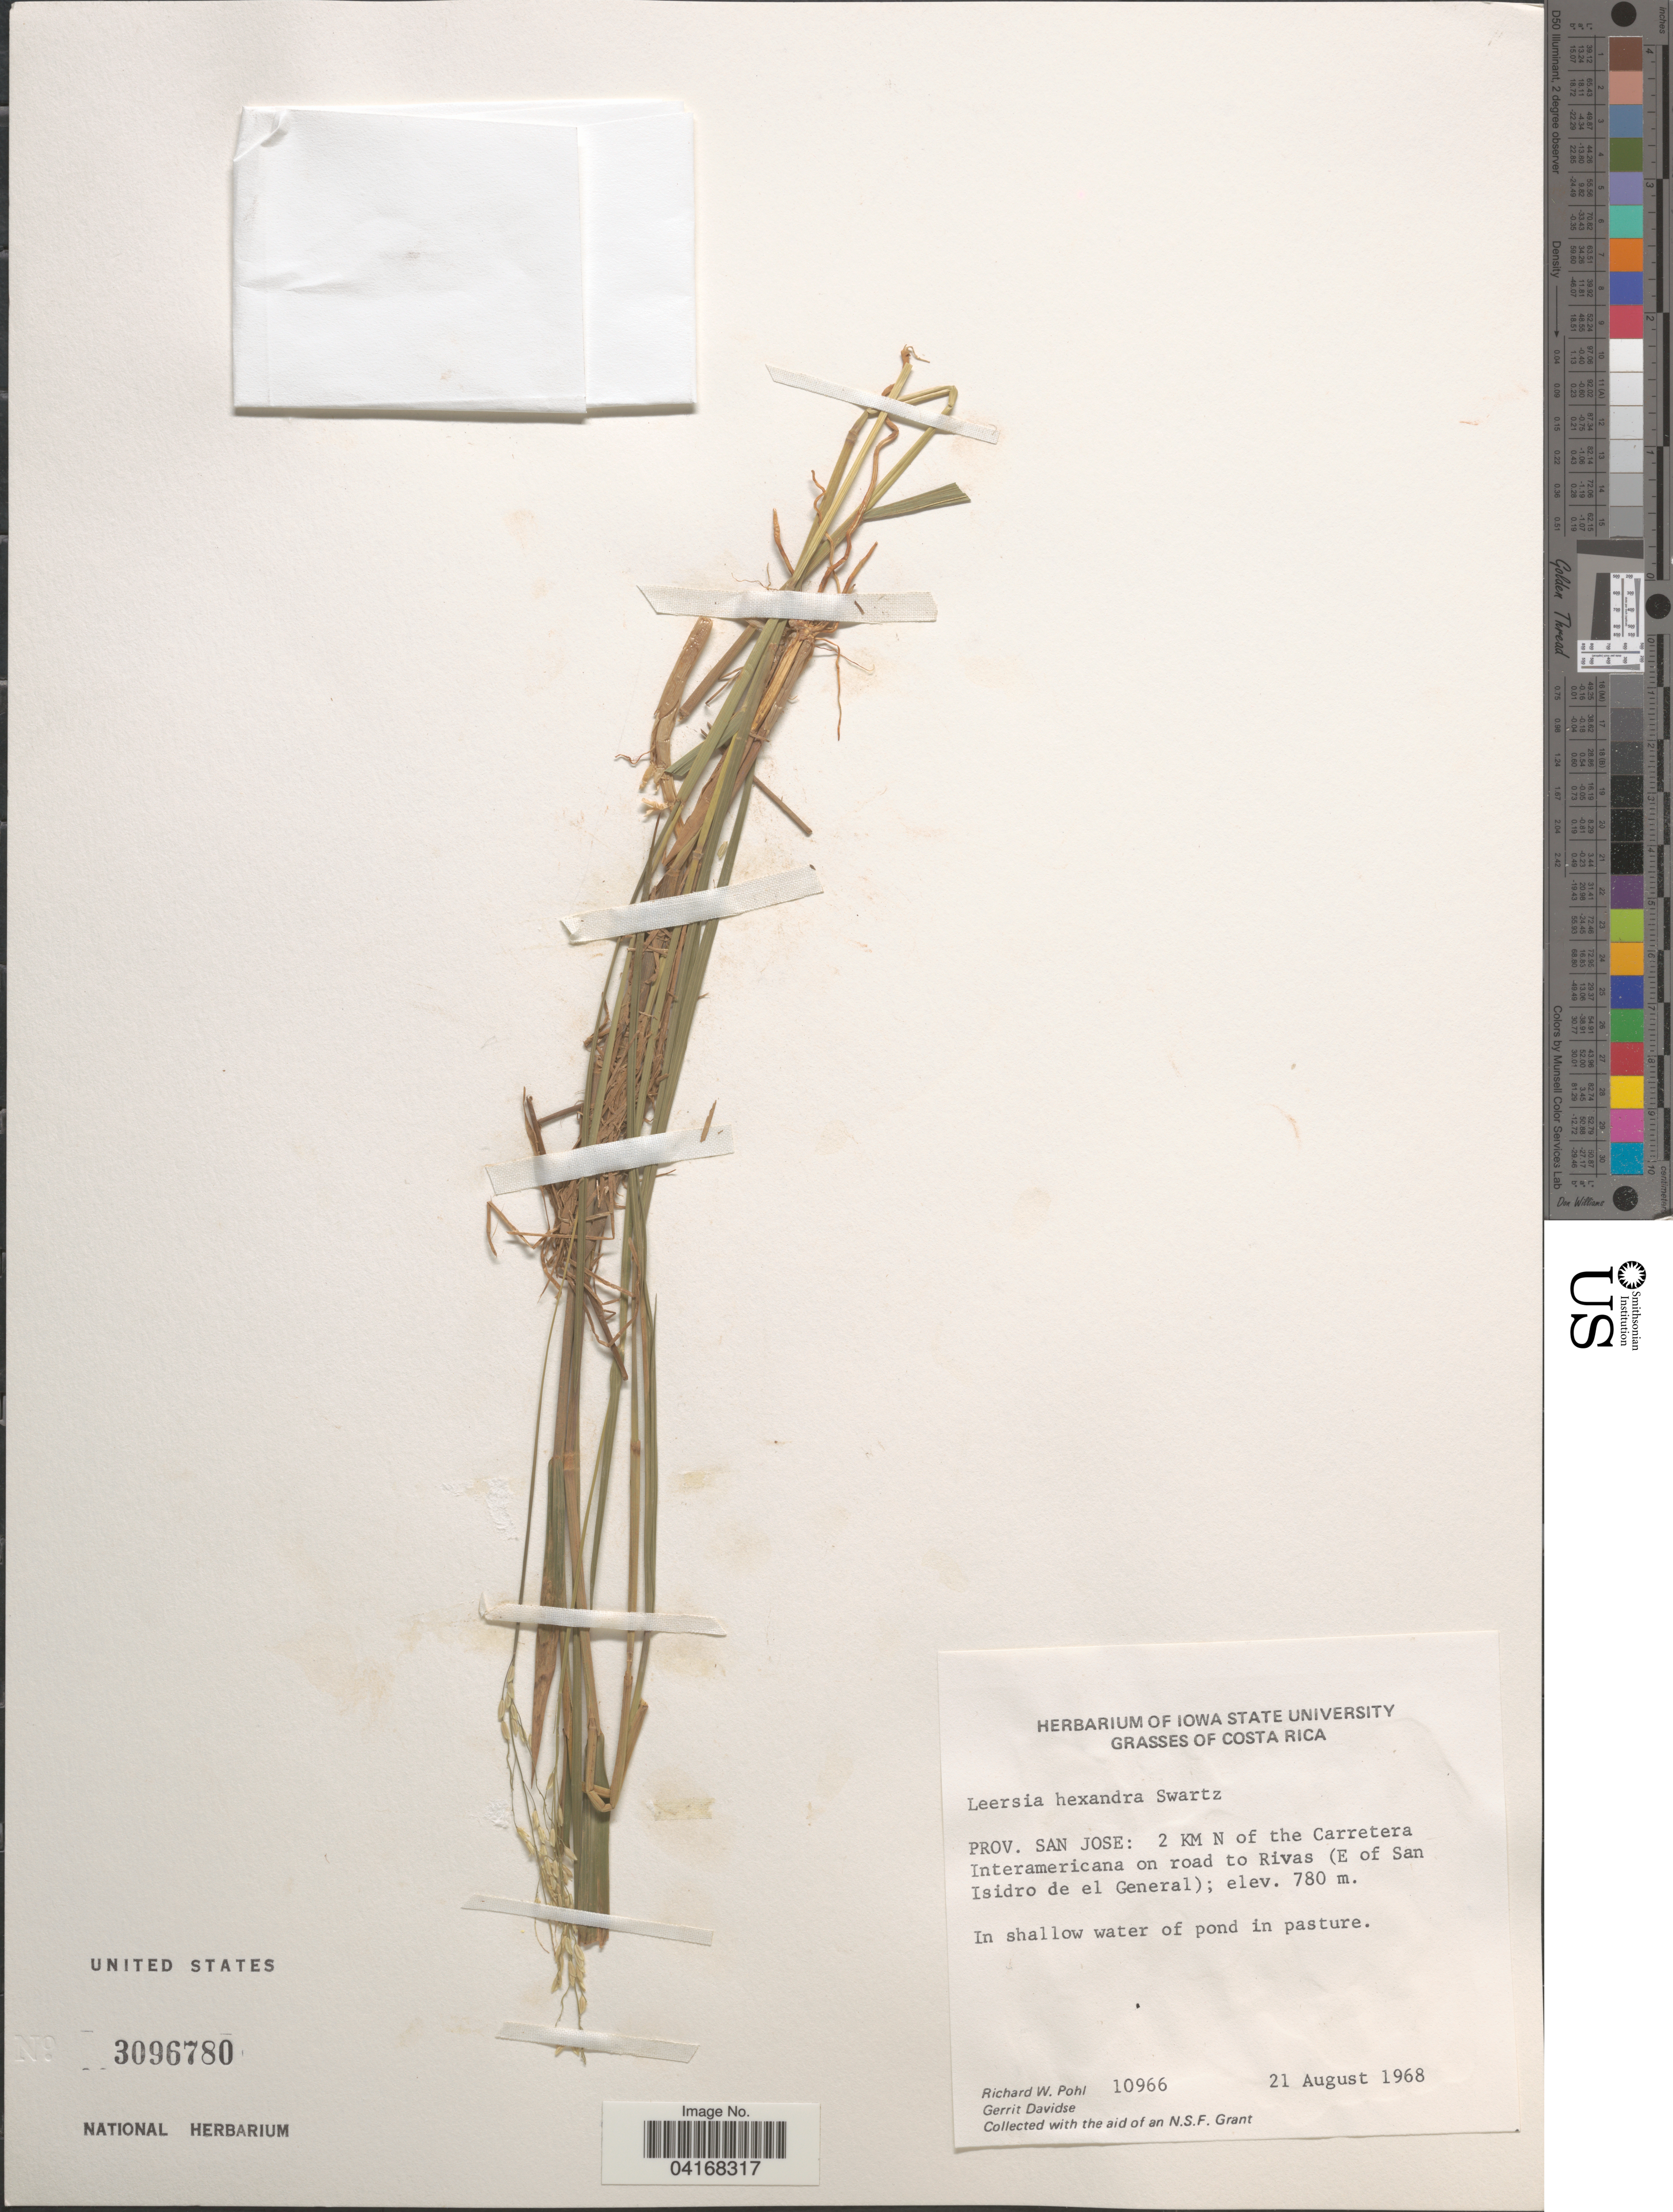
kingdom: Plantae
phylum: Tracheophyta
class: Liliopsida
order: Poales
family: Poaceae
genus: Leersia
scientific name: Leersia hexandra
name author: Sw.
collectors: R. W. Pohl & G. Davidse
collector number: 10966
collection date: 1968-08-21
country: Costa Rica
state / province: San José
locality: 2 KM N of the Carretera Interamericana on road to Rivas (E of San Isidro de el General).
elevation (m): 780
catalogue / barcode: US 3096780